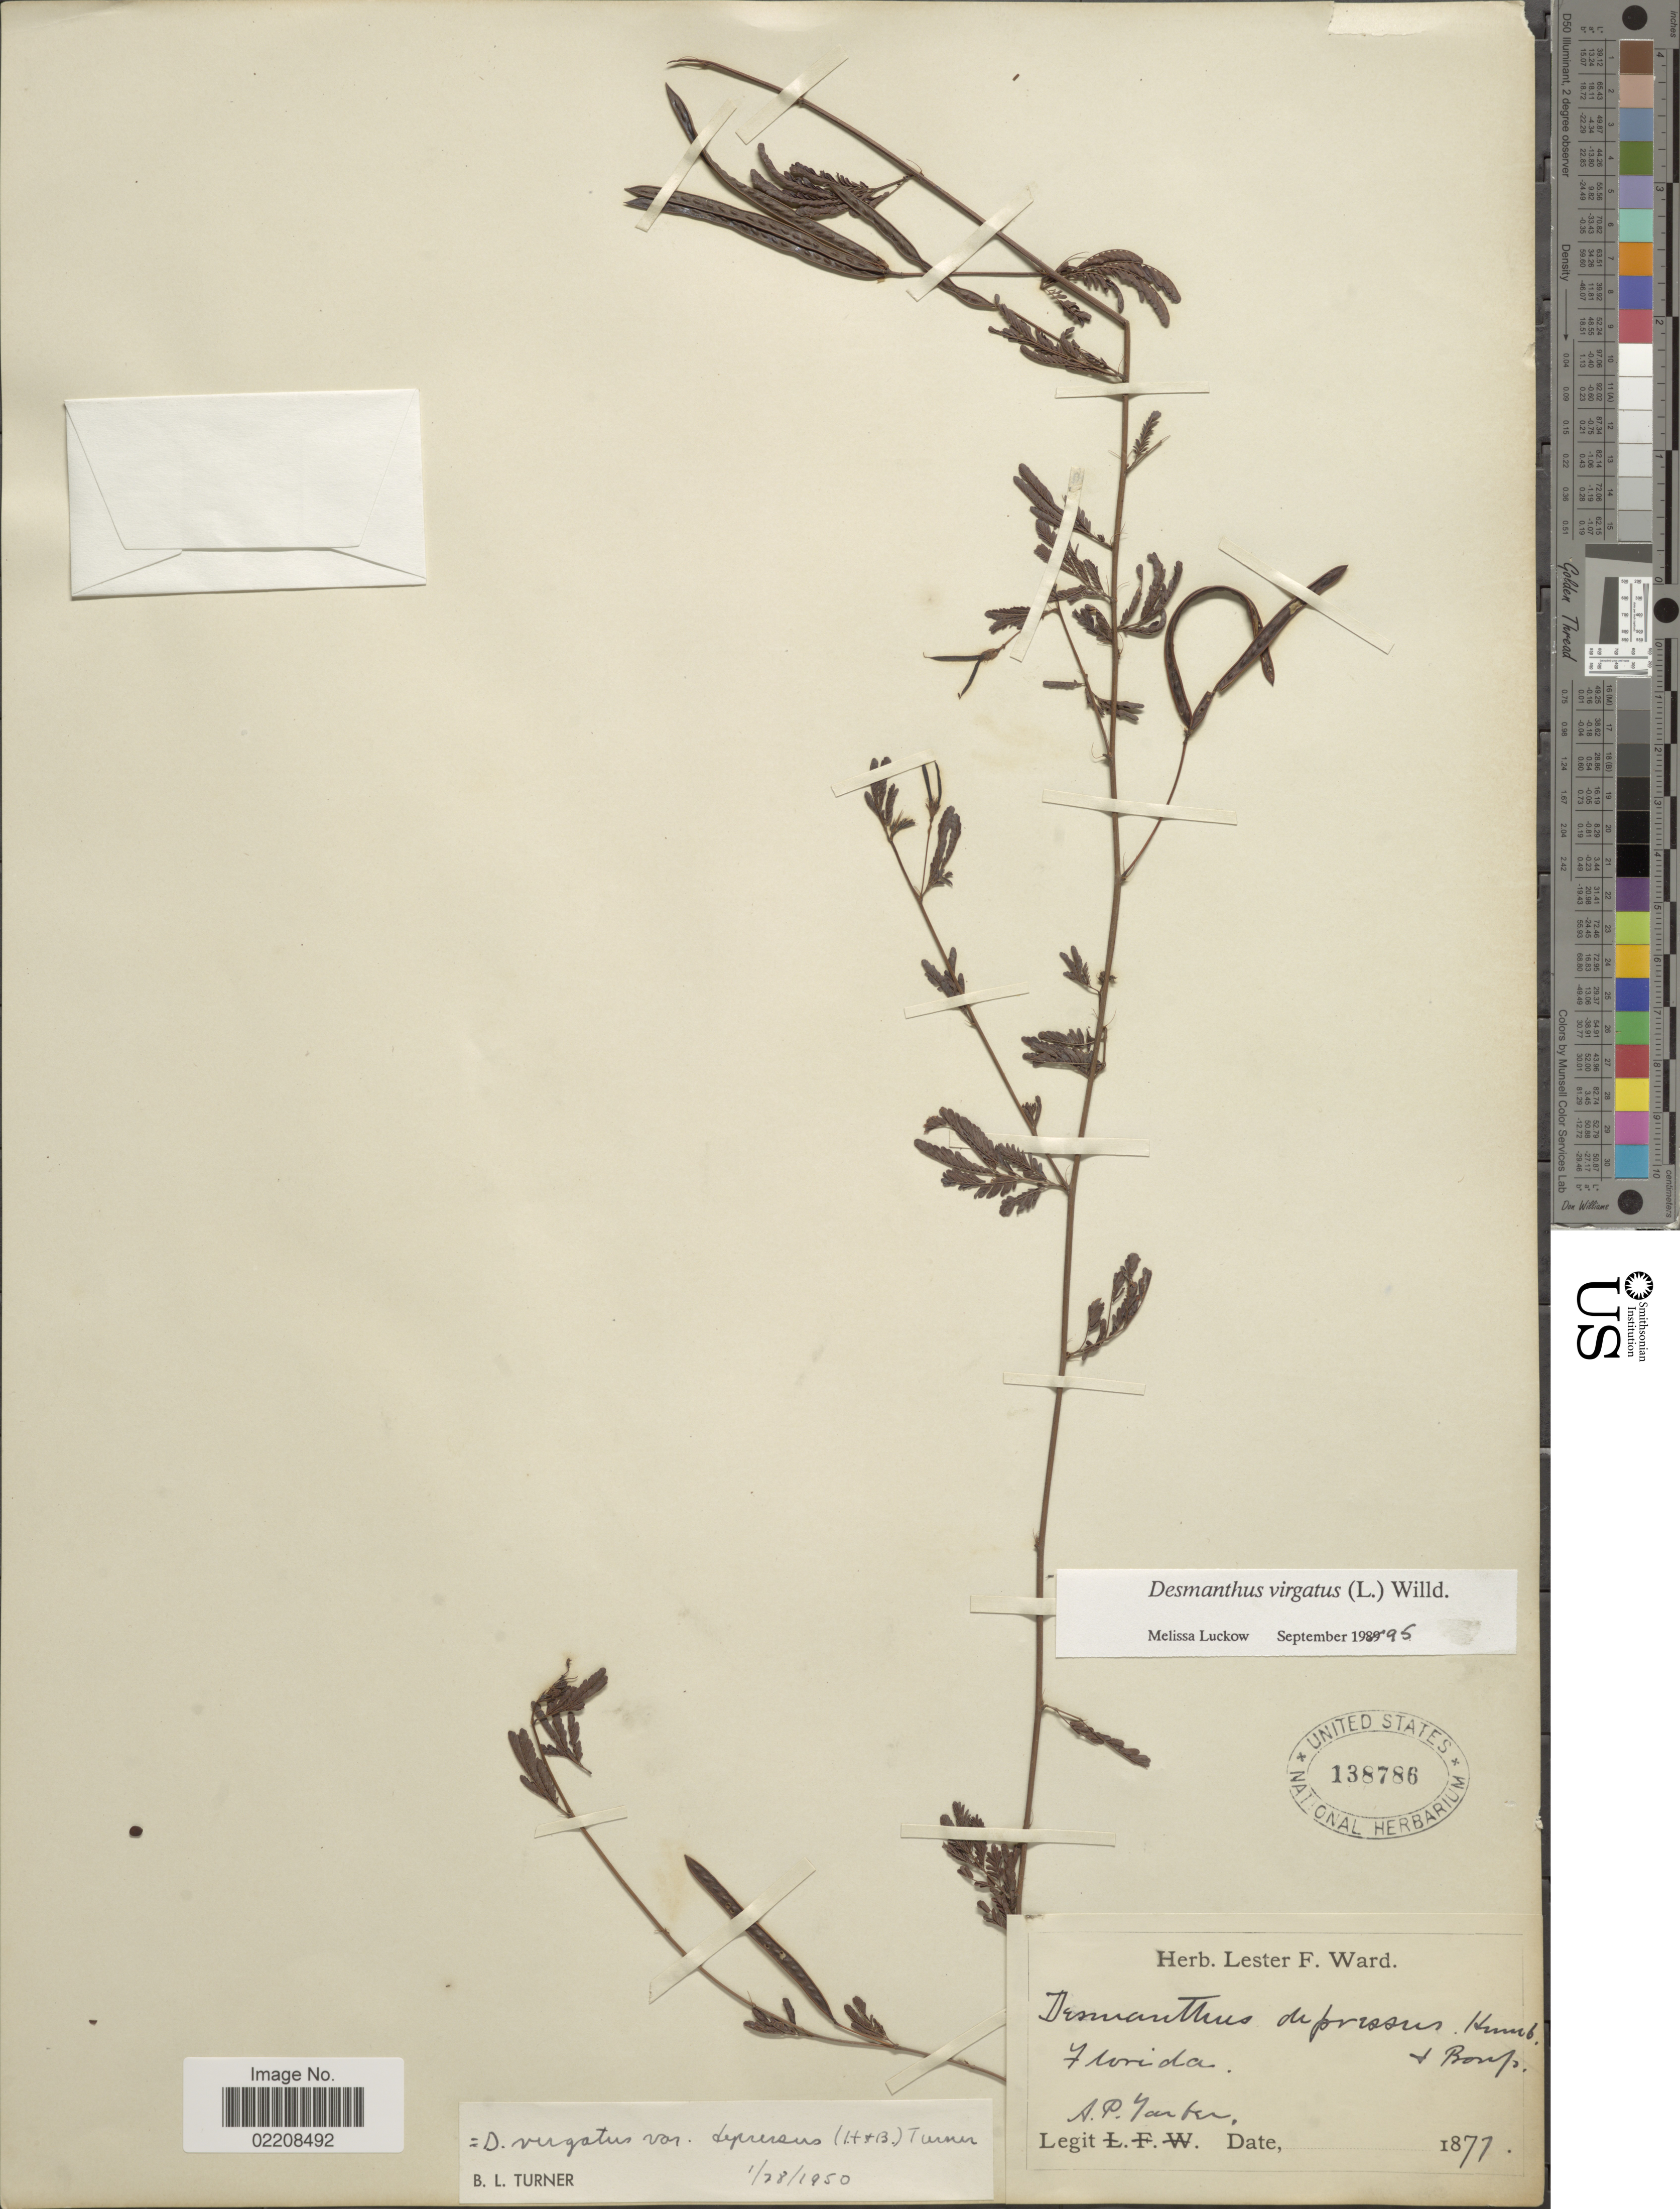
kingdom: Plantae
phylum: Tracheophyta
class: Magnoliopsida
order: Fabales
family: Fabaceae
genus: Desmanthus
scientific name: Desmanthus virgatus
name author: (L.) Willd.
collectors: A. P. Garber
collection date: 1877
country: United States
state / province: Florida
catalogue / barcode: US 138786